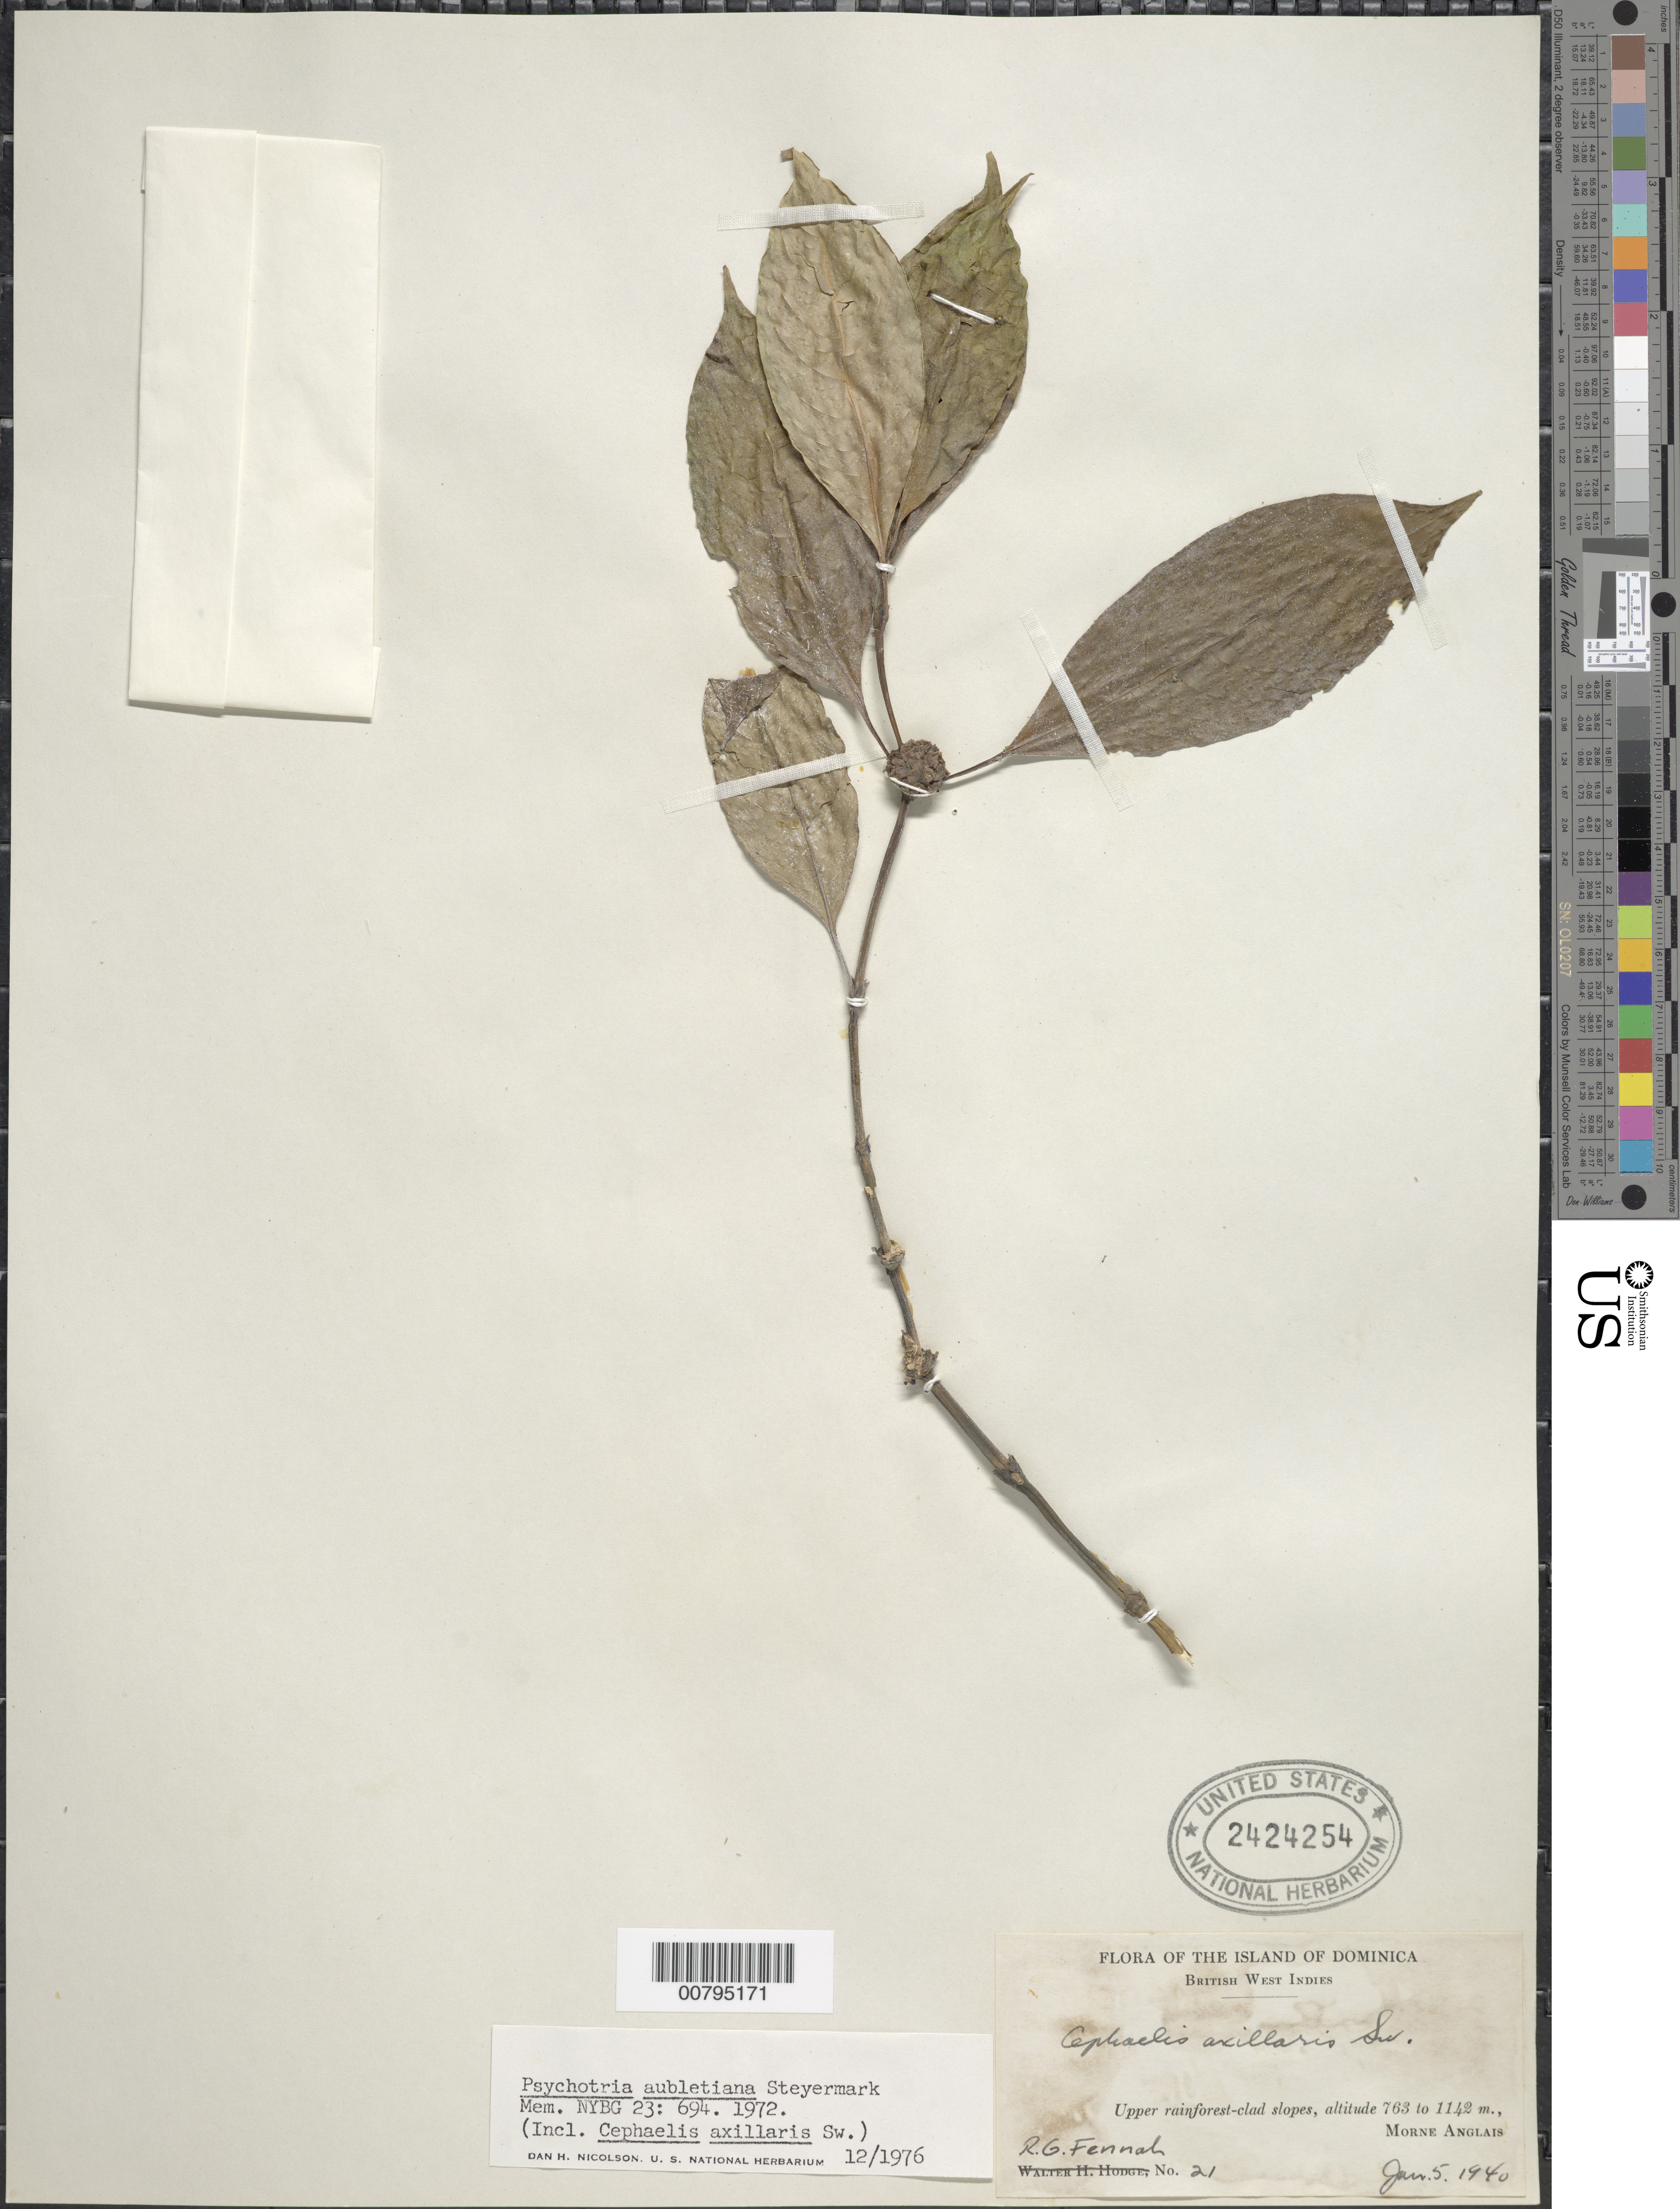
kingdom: Plantae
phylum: Tracheophyta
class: Magnoliopsida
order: Gentianales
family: Rubiaceae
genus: Psychotria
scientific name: Psychotria aubletiana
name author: Steyerm.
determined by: Nicolson, Dan H.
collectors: R. Fennah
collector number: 21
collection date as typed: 05 Jan 1940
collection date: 1940-01-05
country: Dominica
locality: Upper slopes Morne Anglais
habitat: Upper rainforest-clad slopes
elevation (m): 763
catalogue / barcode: US 2424254